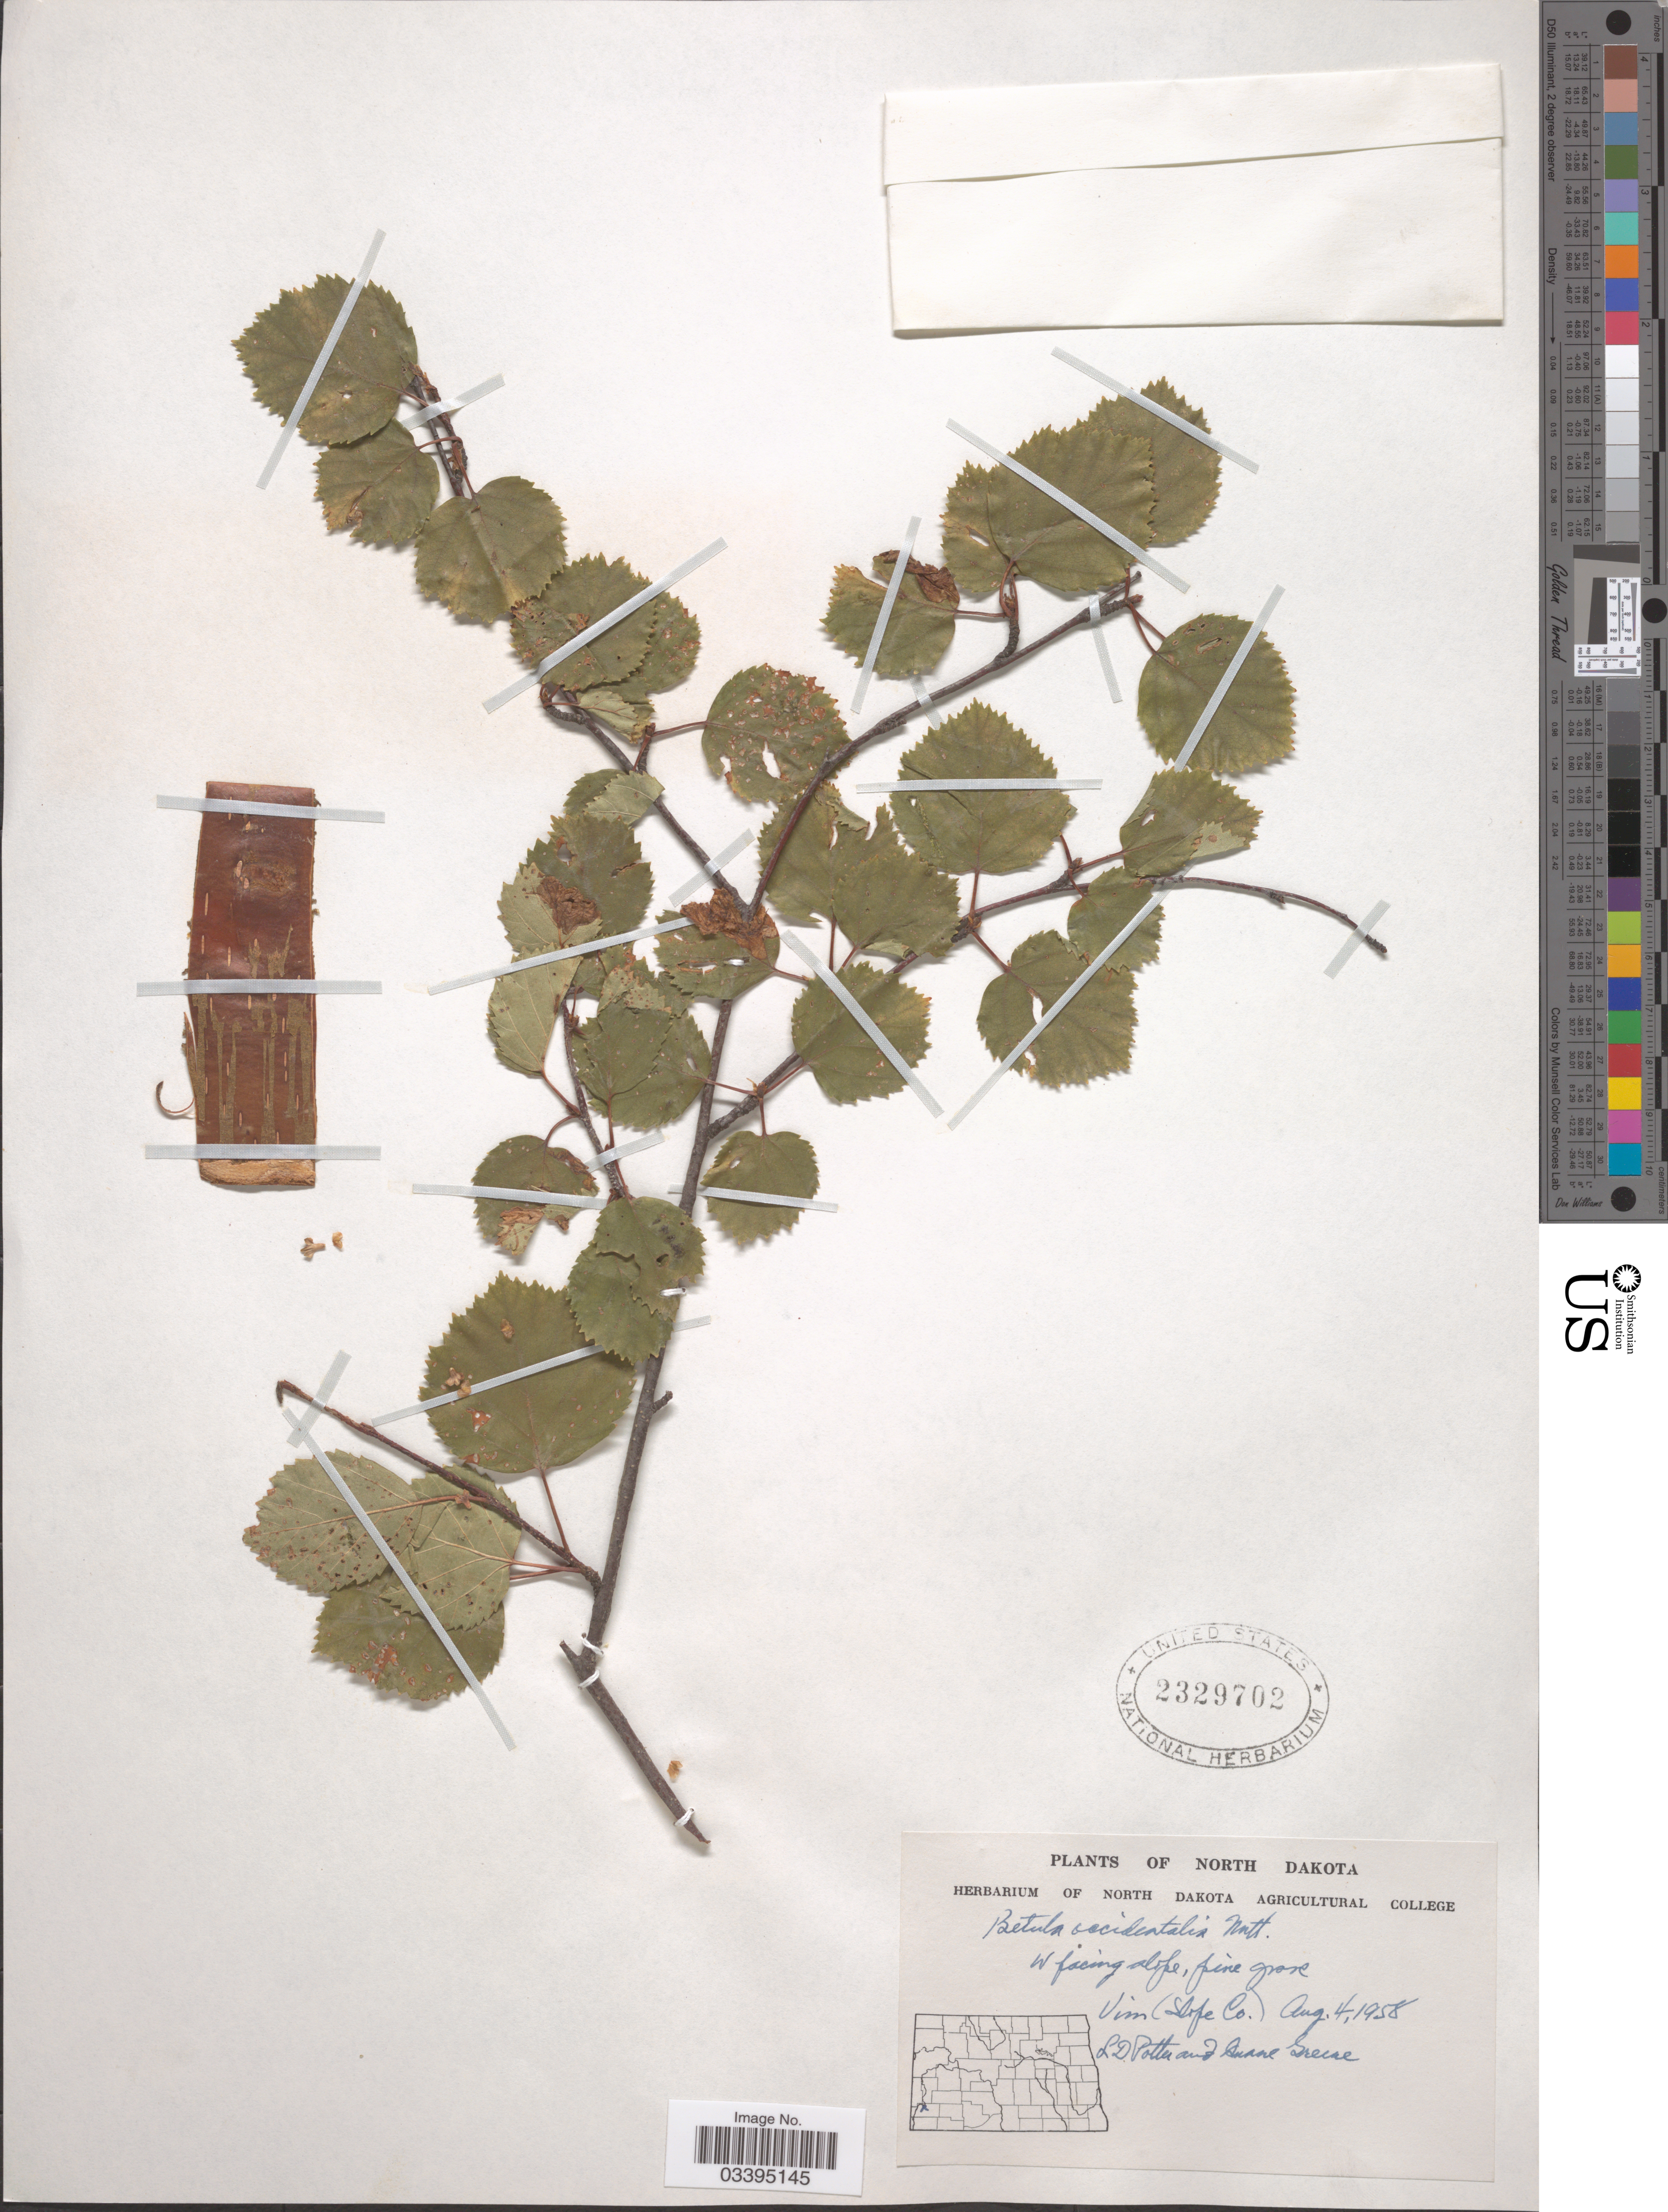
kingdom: Plantae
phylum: Tracheophyta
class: Magnoliopsida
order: Fagales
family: Betulaceae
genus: Betula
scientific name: Betula fontinalis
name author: Sarg.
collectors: L. Potter & D. Greene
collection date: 1958-08-04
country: United States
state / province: North Dakota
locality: Vim (Slope Co.)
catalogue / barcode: US 2329702